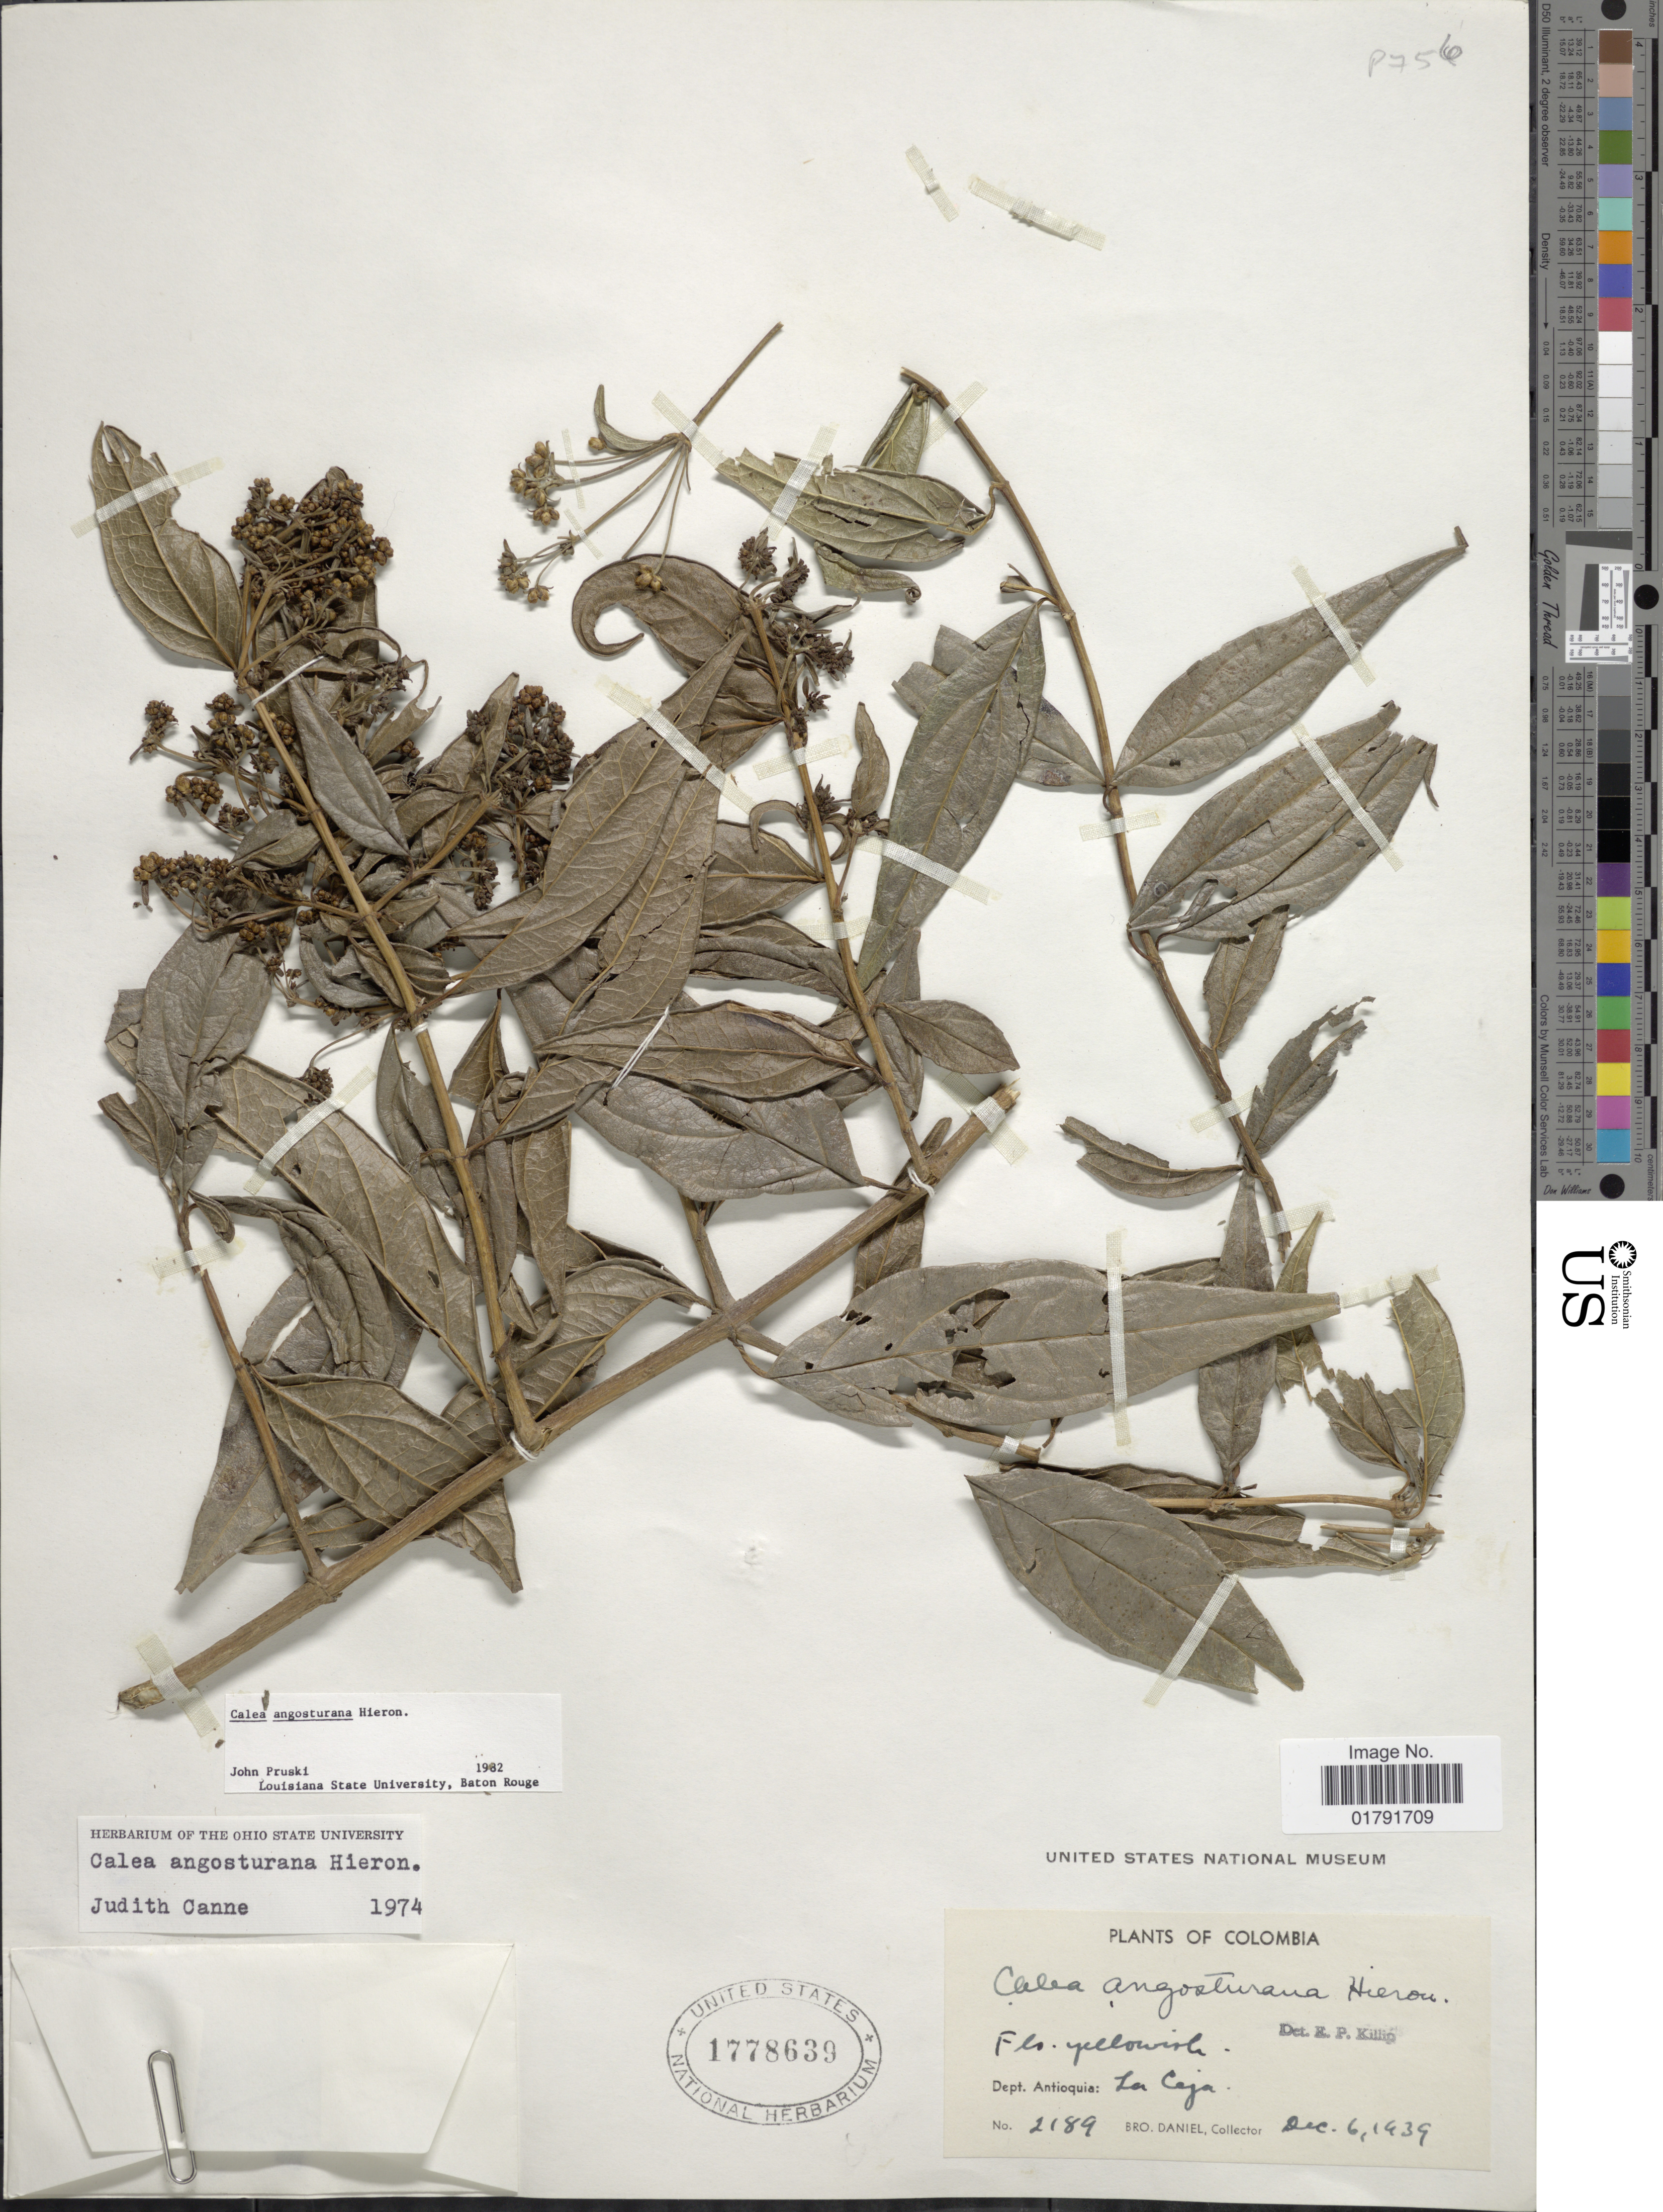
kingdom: Plantae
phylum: Tracheophyta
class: Magnoliopsida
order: Asterales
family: Asteraceae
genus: Calea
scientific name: Calea angosturana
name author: Hieron.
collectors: Bro. Daniel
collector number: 2189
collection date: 1939-12-06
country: Colombia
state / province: Antioquia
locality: La Caja.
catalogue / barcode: US 1778639